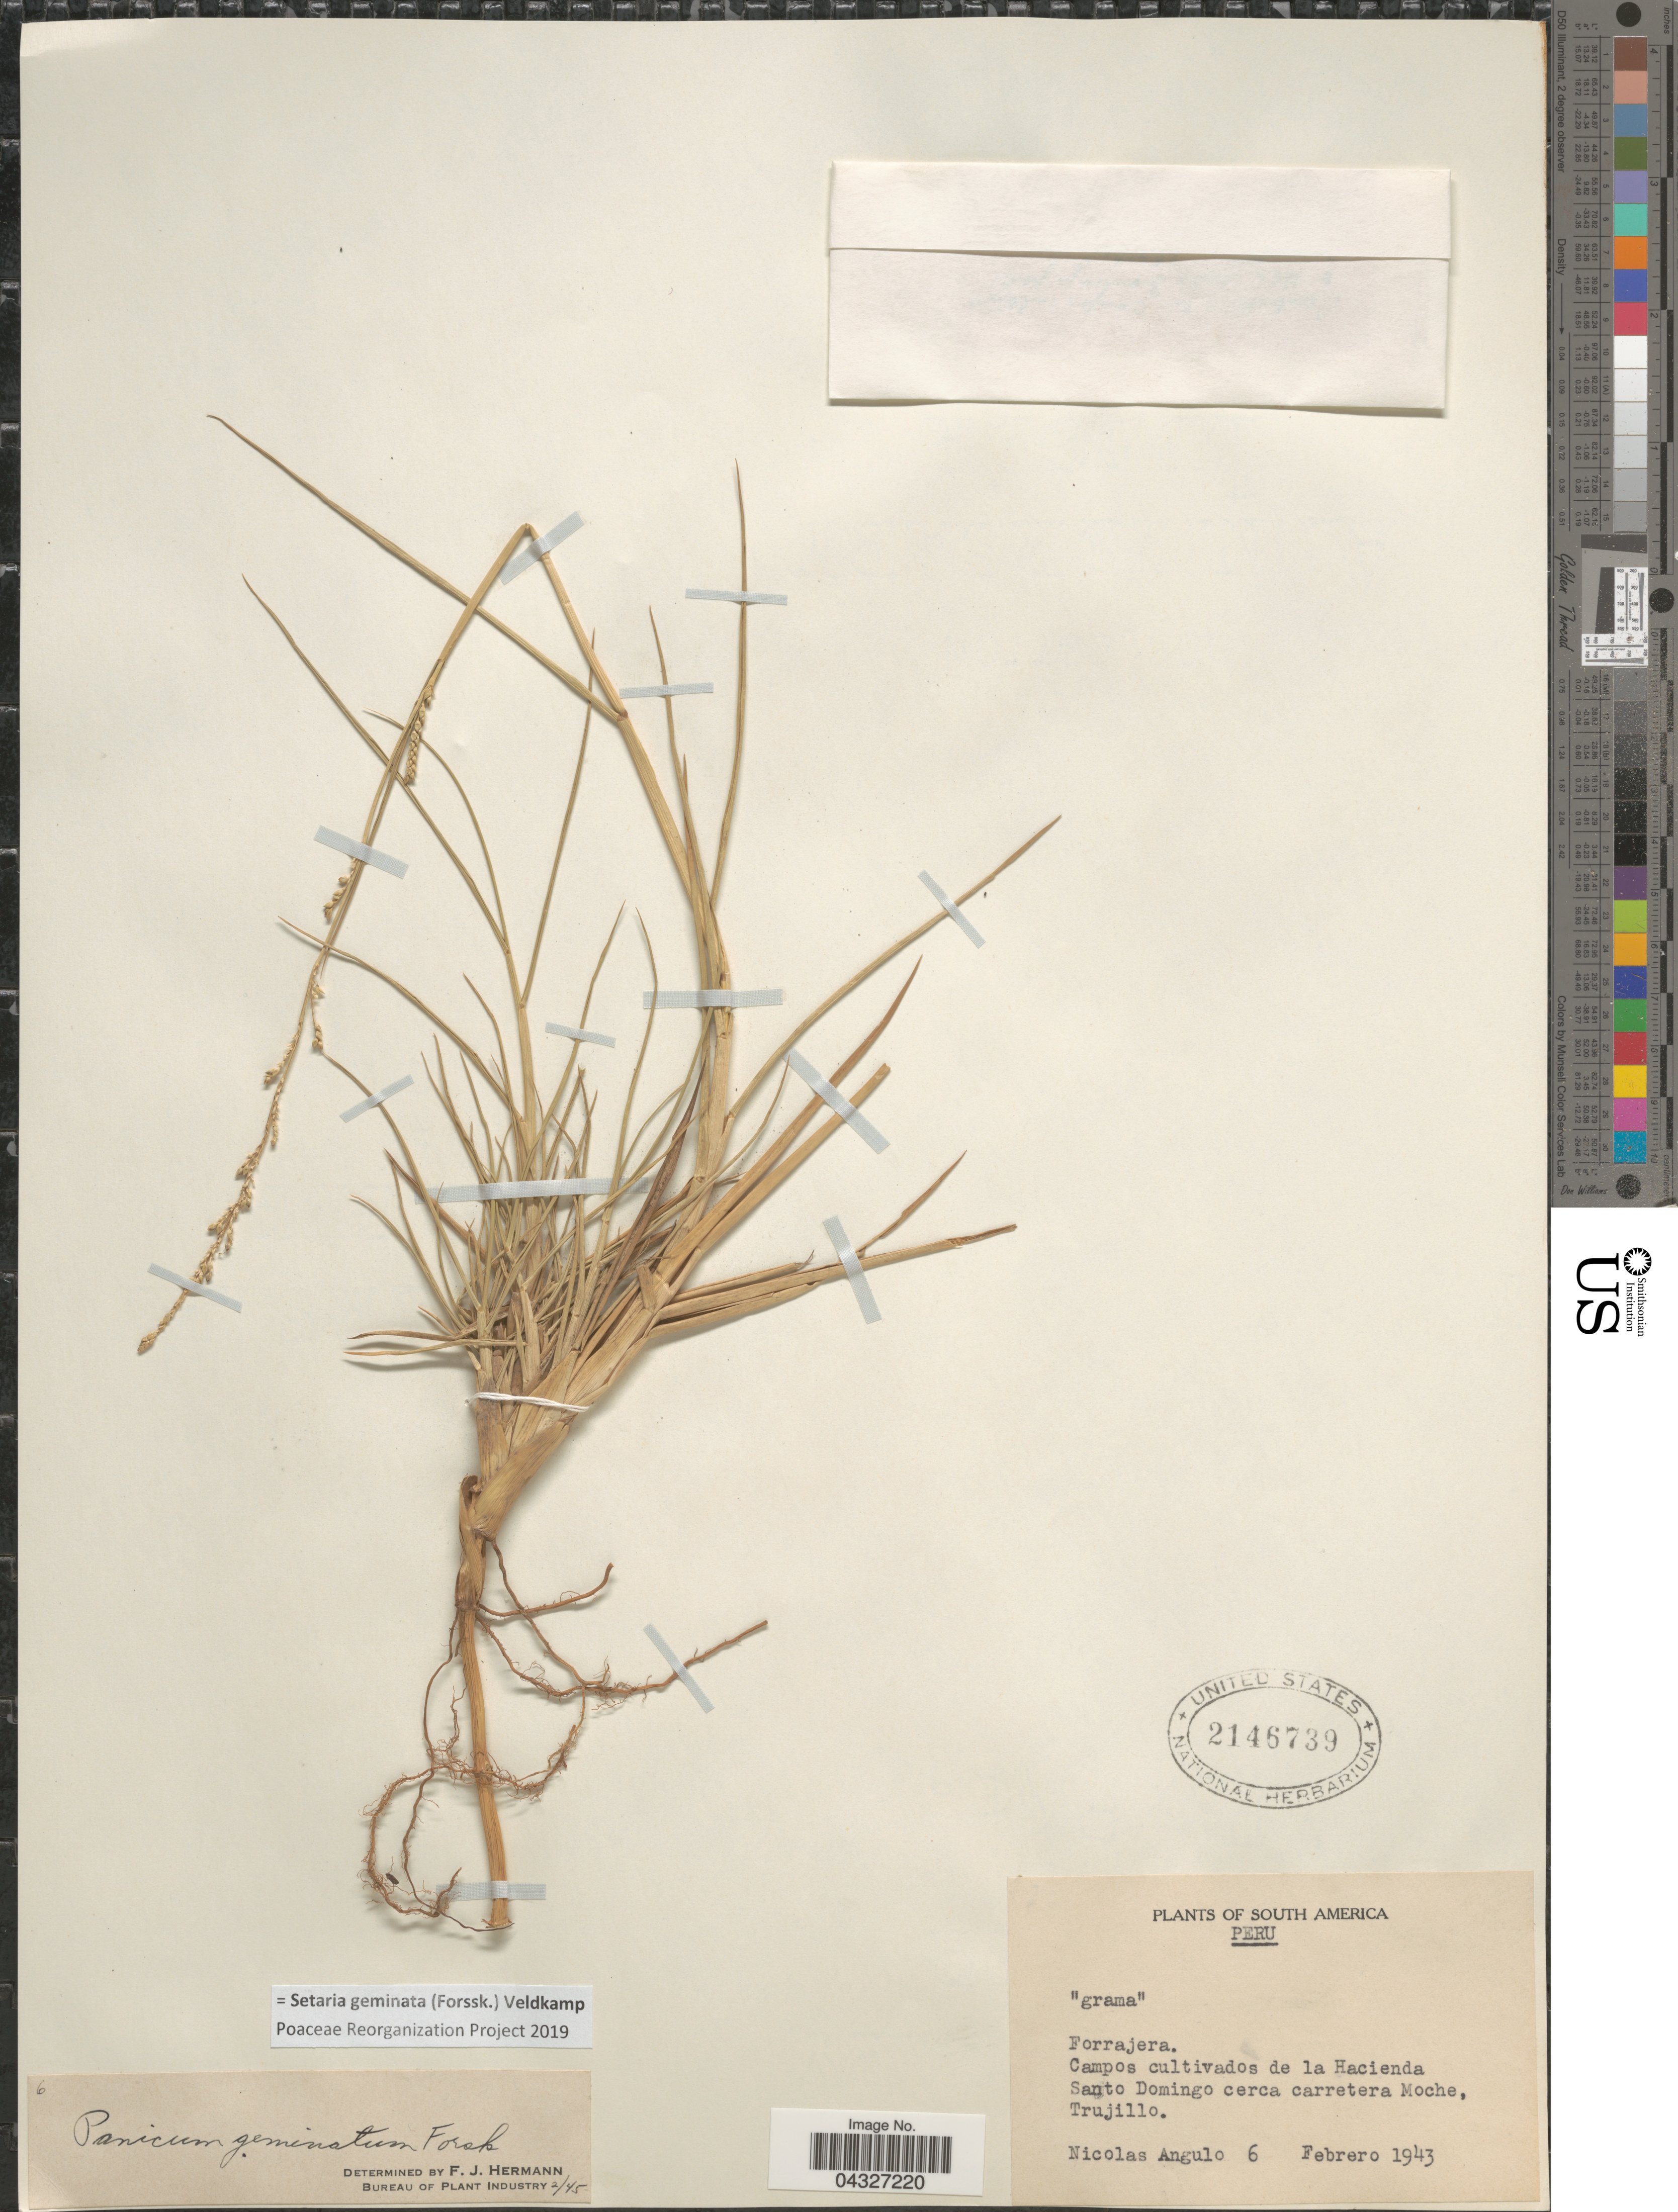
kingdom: Plantae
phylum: Tracheophyta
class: Liliopsida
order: Poales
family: Poaceae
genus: Setaria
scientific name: Setaria geminata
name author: (Forssk.) Veldkamp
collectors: N. Angulo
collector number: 6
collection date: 1943-02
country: Peru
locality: Forrajera. Campos cultivados de la Hacienda Santo Domingo cerca carretera Moche, Trujillo.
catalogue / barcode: US 2146739